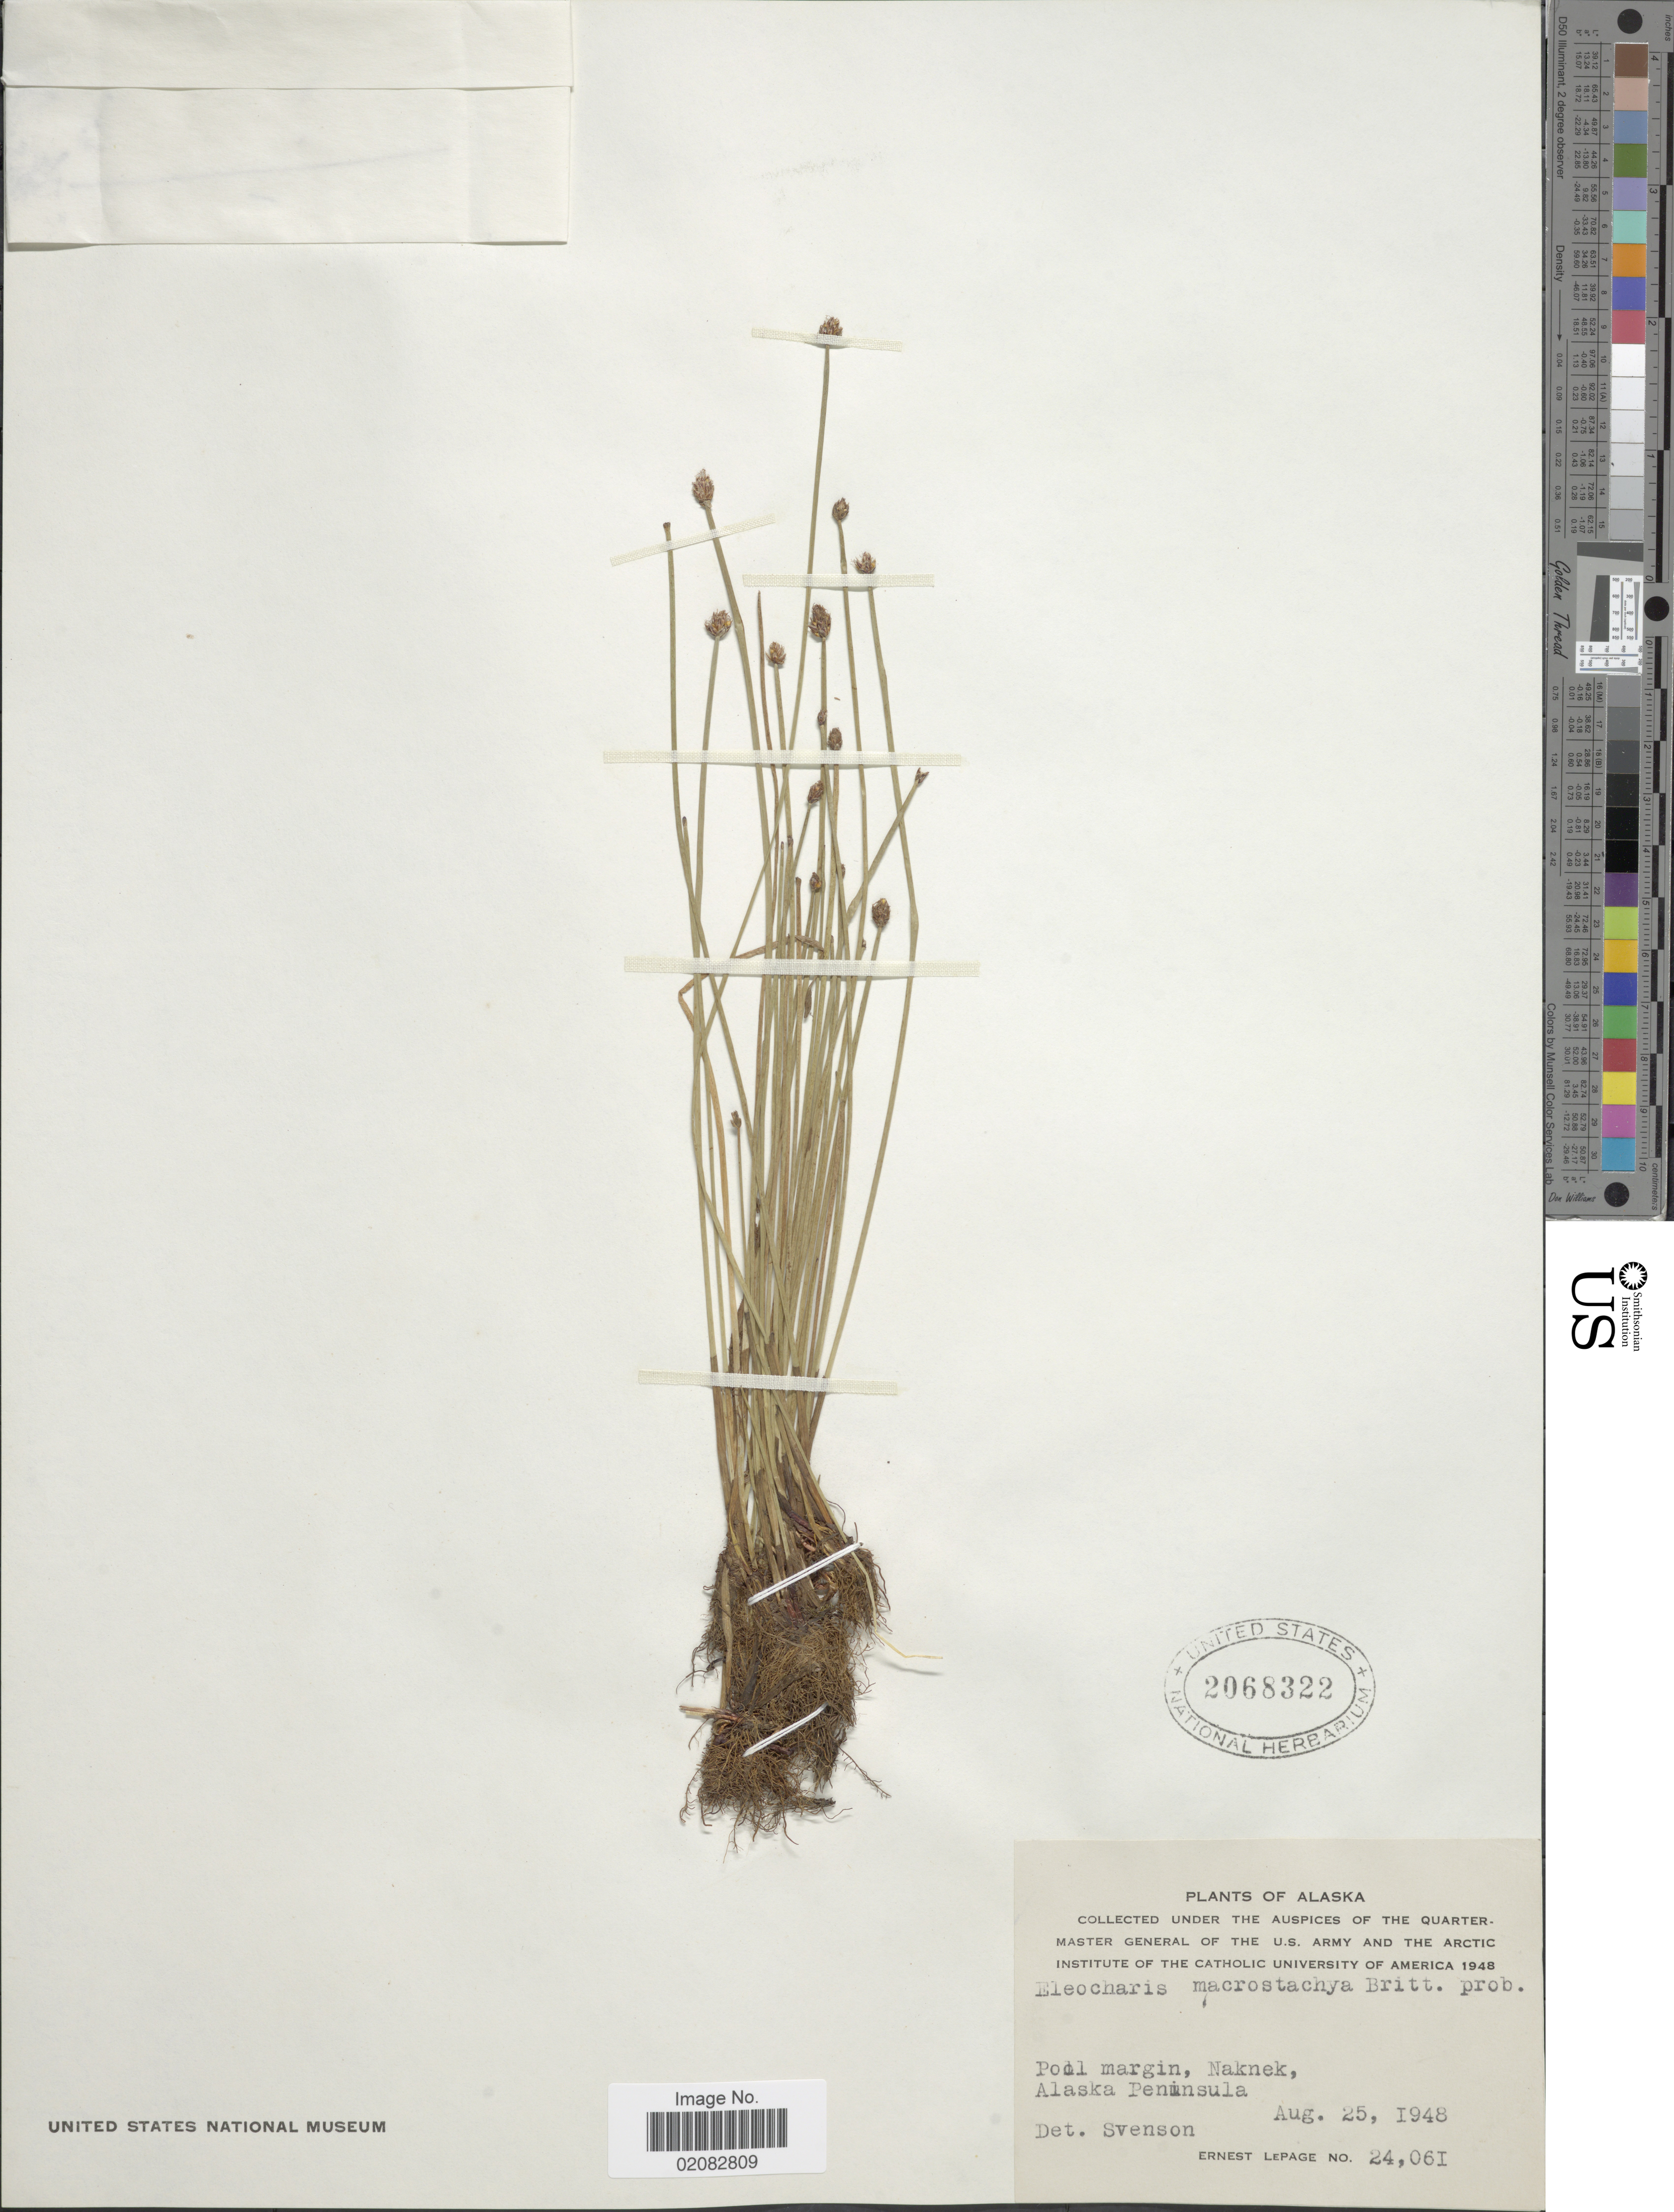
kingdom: Plantae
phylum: Tracheophyta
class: Liliopsida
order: Poales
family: Cyperaceae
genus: Eleocharis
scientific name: Eleocharis macrostachya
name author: Britton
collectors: E. Lepage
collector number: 24061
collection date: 1948-08-25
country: United States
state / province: Alaska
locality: Pool margin, Naknek, Alaska Peninsula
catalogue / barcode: US 2068322